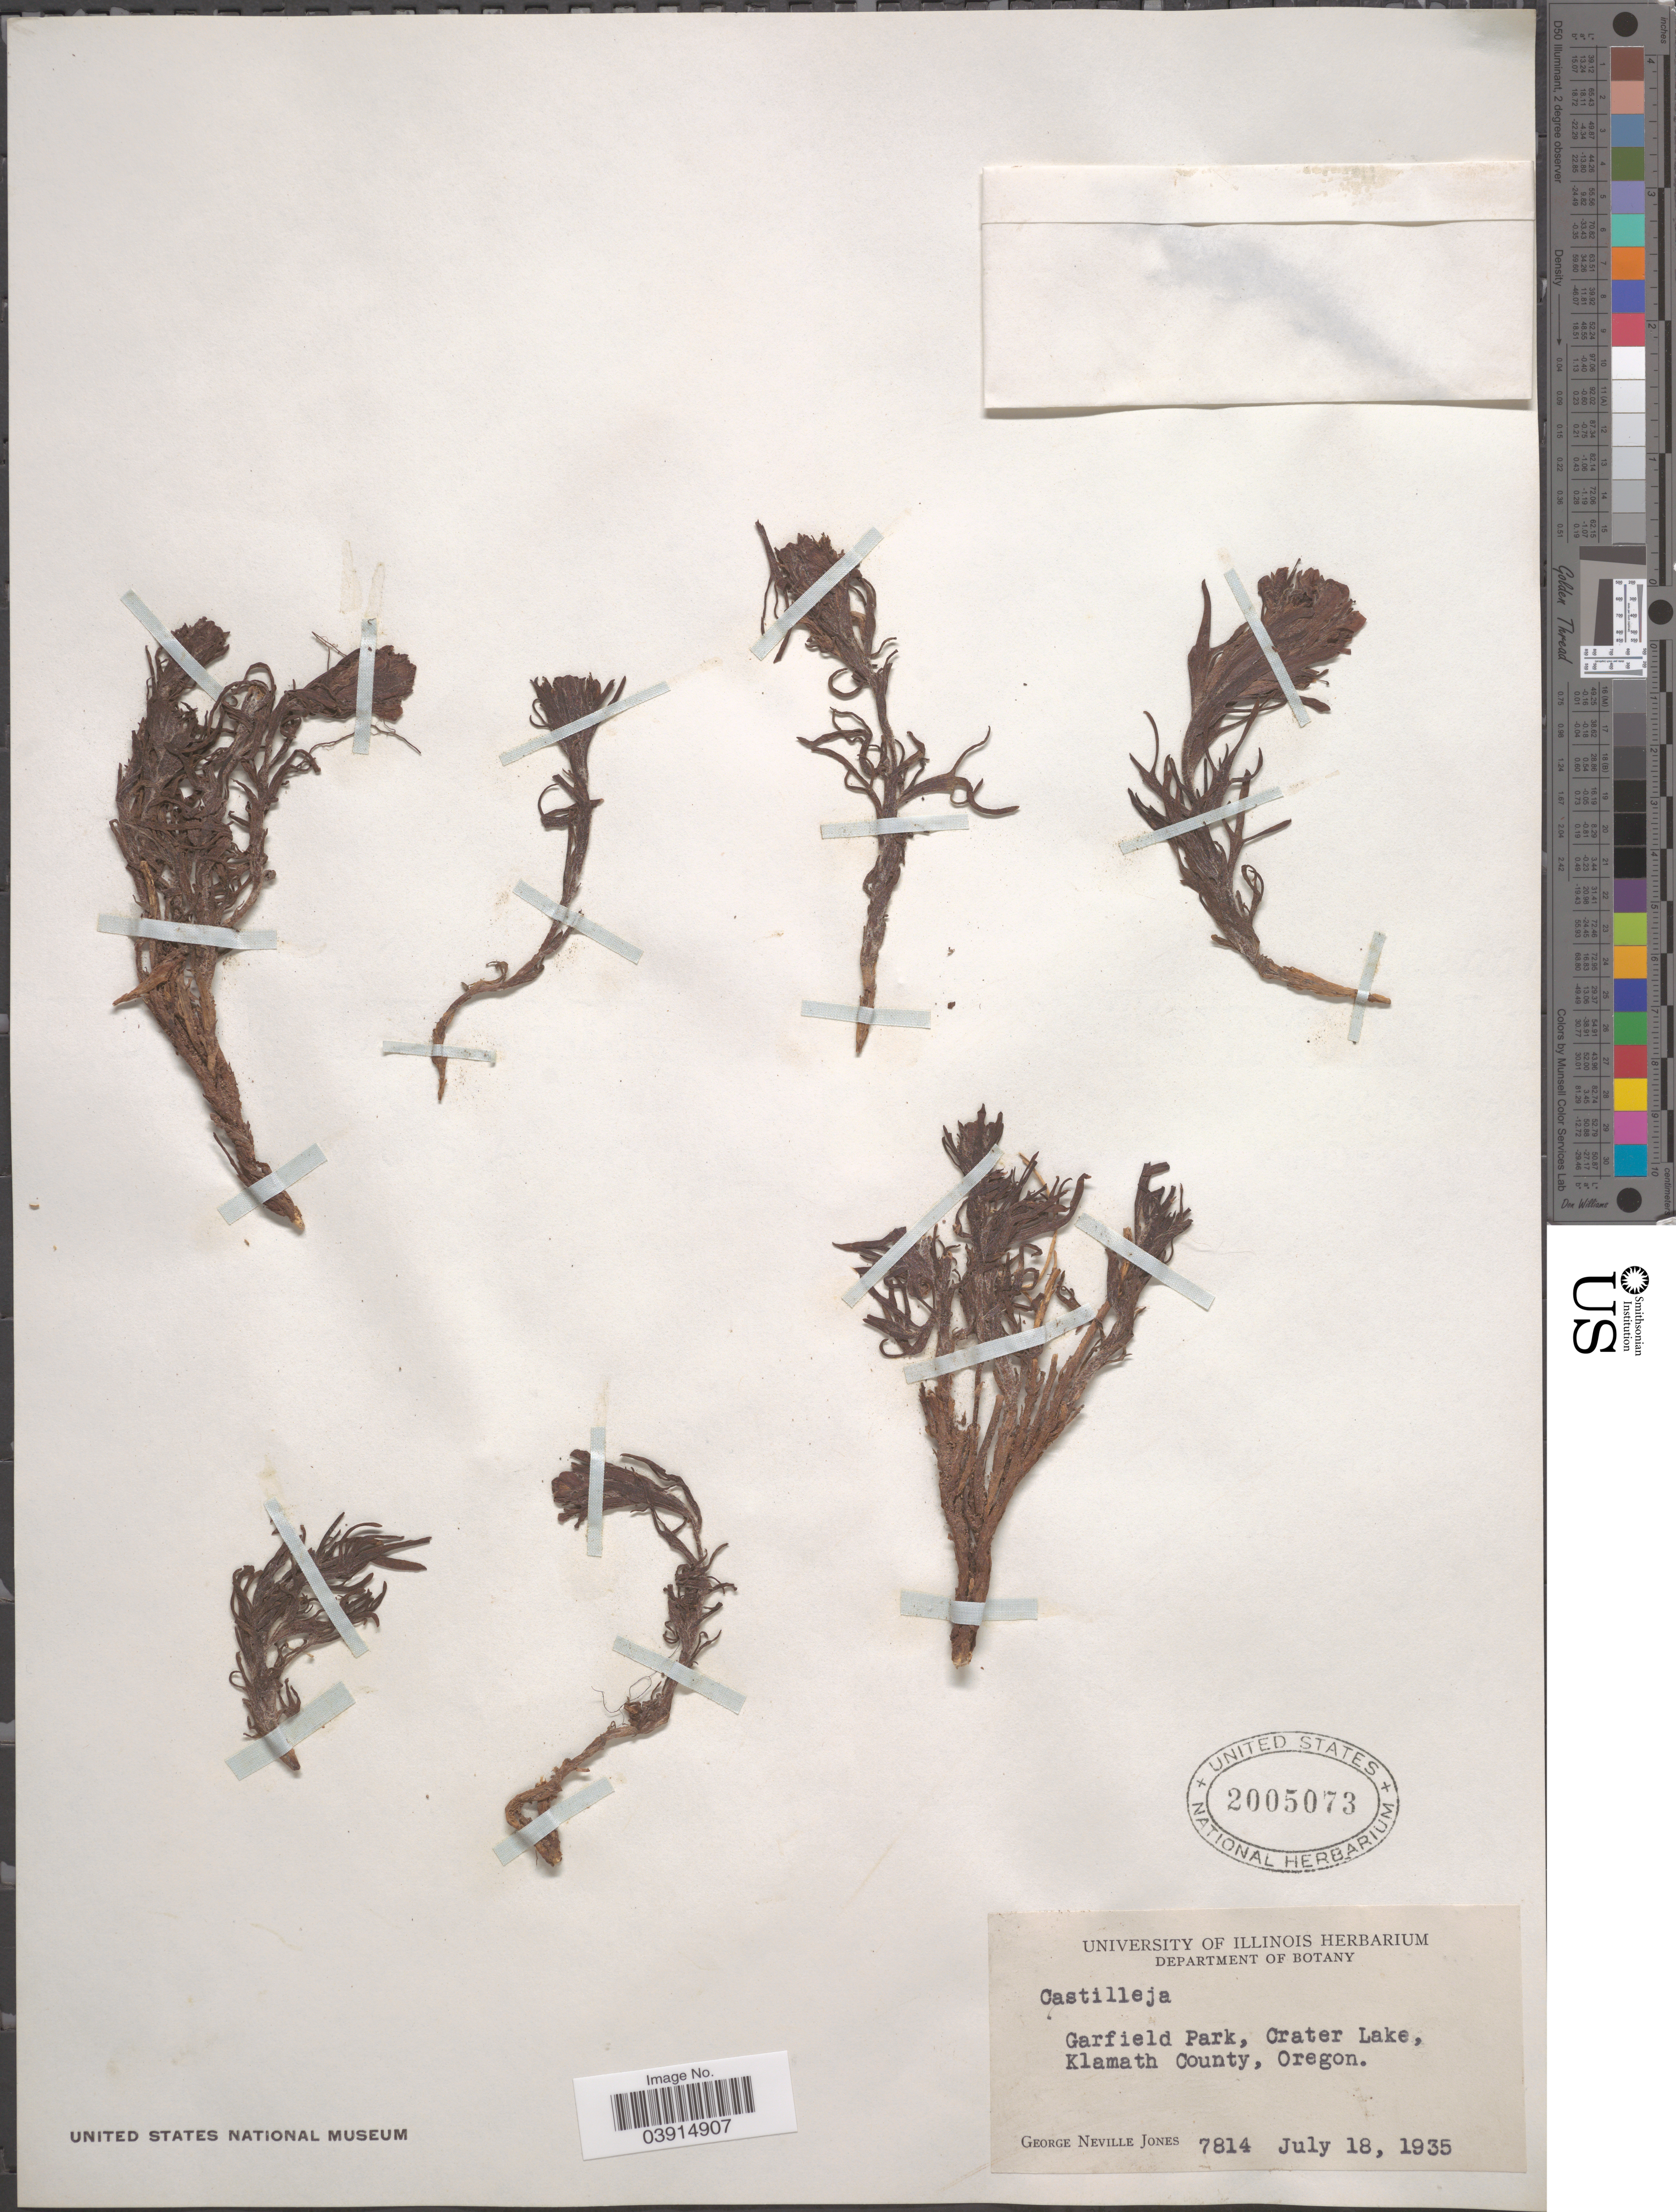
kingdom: Plantae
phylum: Tracheophyta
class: Magnoliopsida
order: Lamiales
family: Orobanchaceae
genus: Castilleja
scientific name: Castilleja sp.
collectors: G. N. Jones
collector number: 7814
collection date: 1935-07-18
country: United States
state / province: Oregon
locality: Garfield Park, Crater Lake, Klamath County.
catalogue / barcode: US 2005073